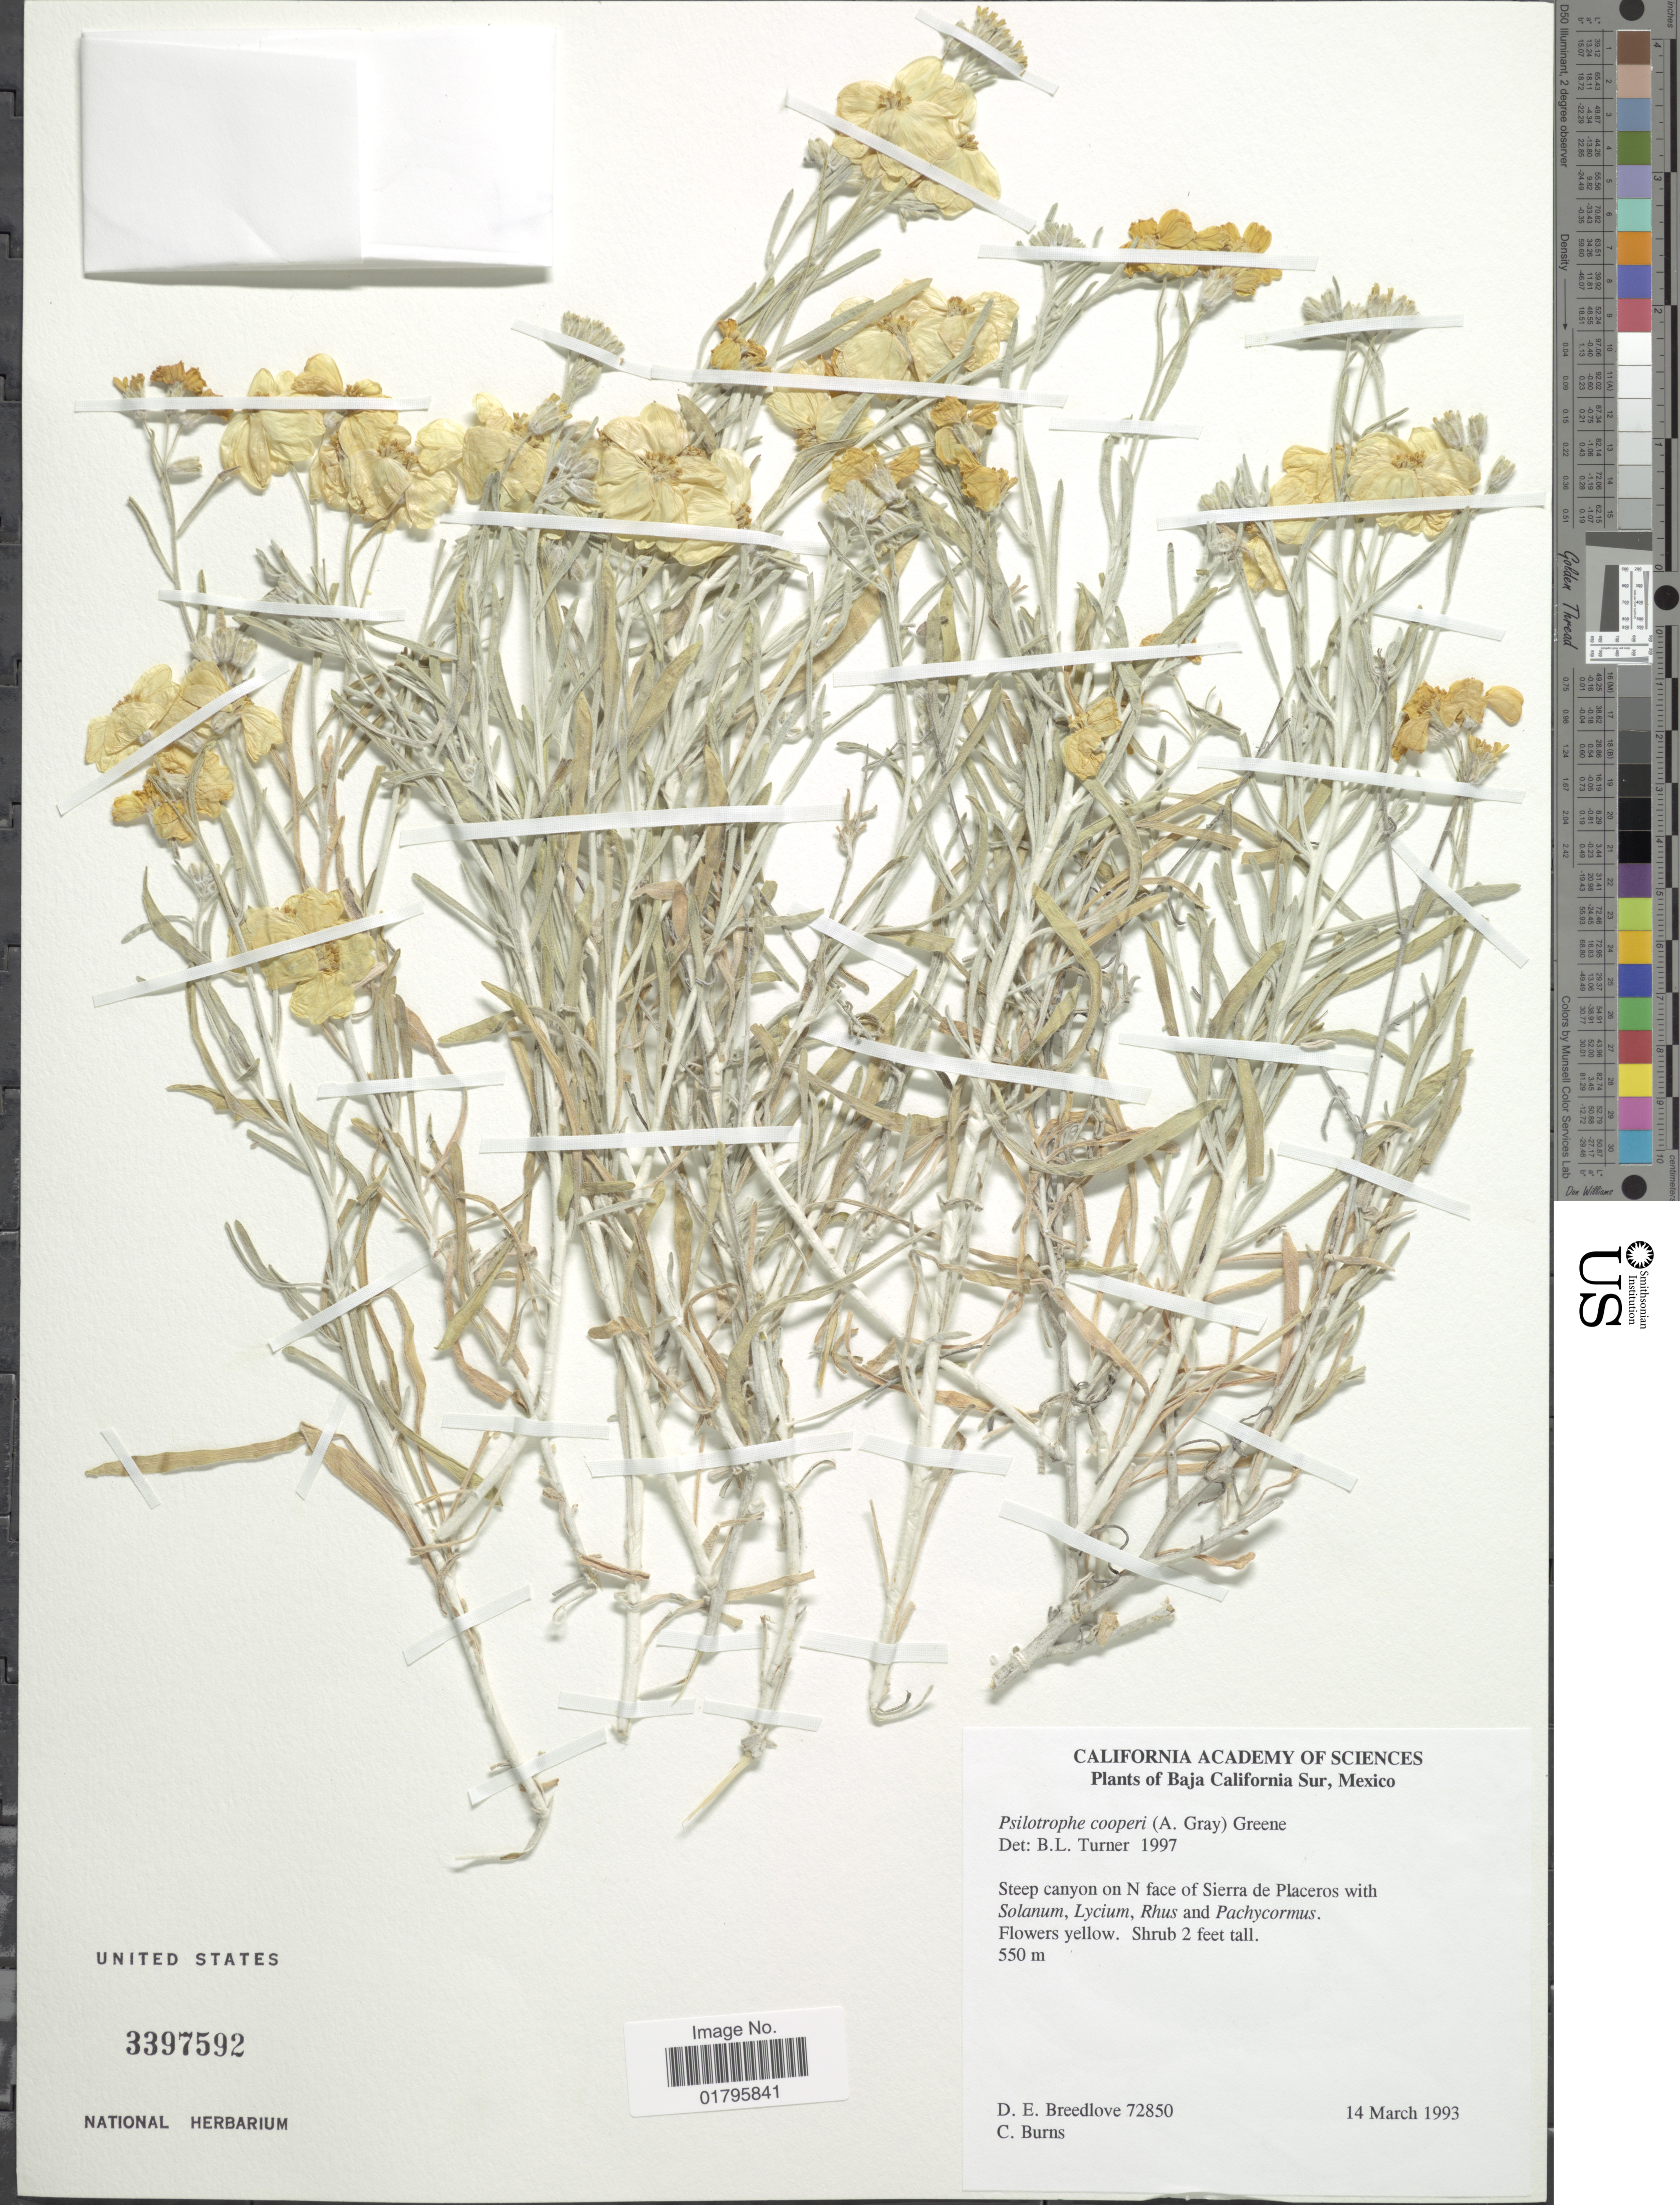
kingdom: Plantae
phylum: Tracheophyta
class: Magnoliopsida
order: Asterales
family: Asteraceae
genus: Psilostrophe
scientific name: Psilostrophe cooperi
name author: (A. Gray) Greene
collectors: D. E. Breedlove & C. Burns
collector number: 72850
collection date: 1993-03-14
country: Mexico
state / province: Baja California Sur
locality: Steep canyon on N face of Sierra de Placeros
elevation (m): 550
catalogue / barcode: US 3397592